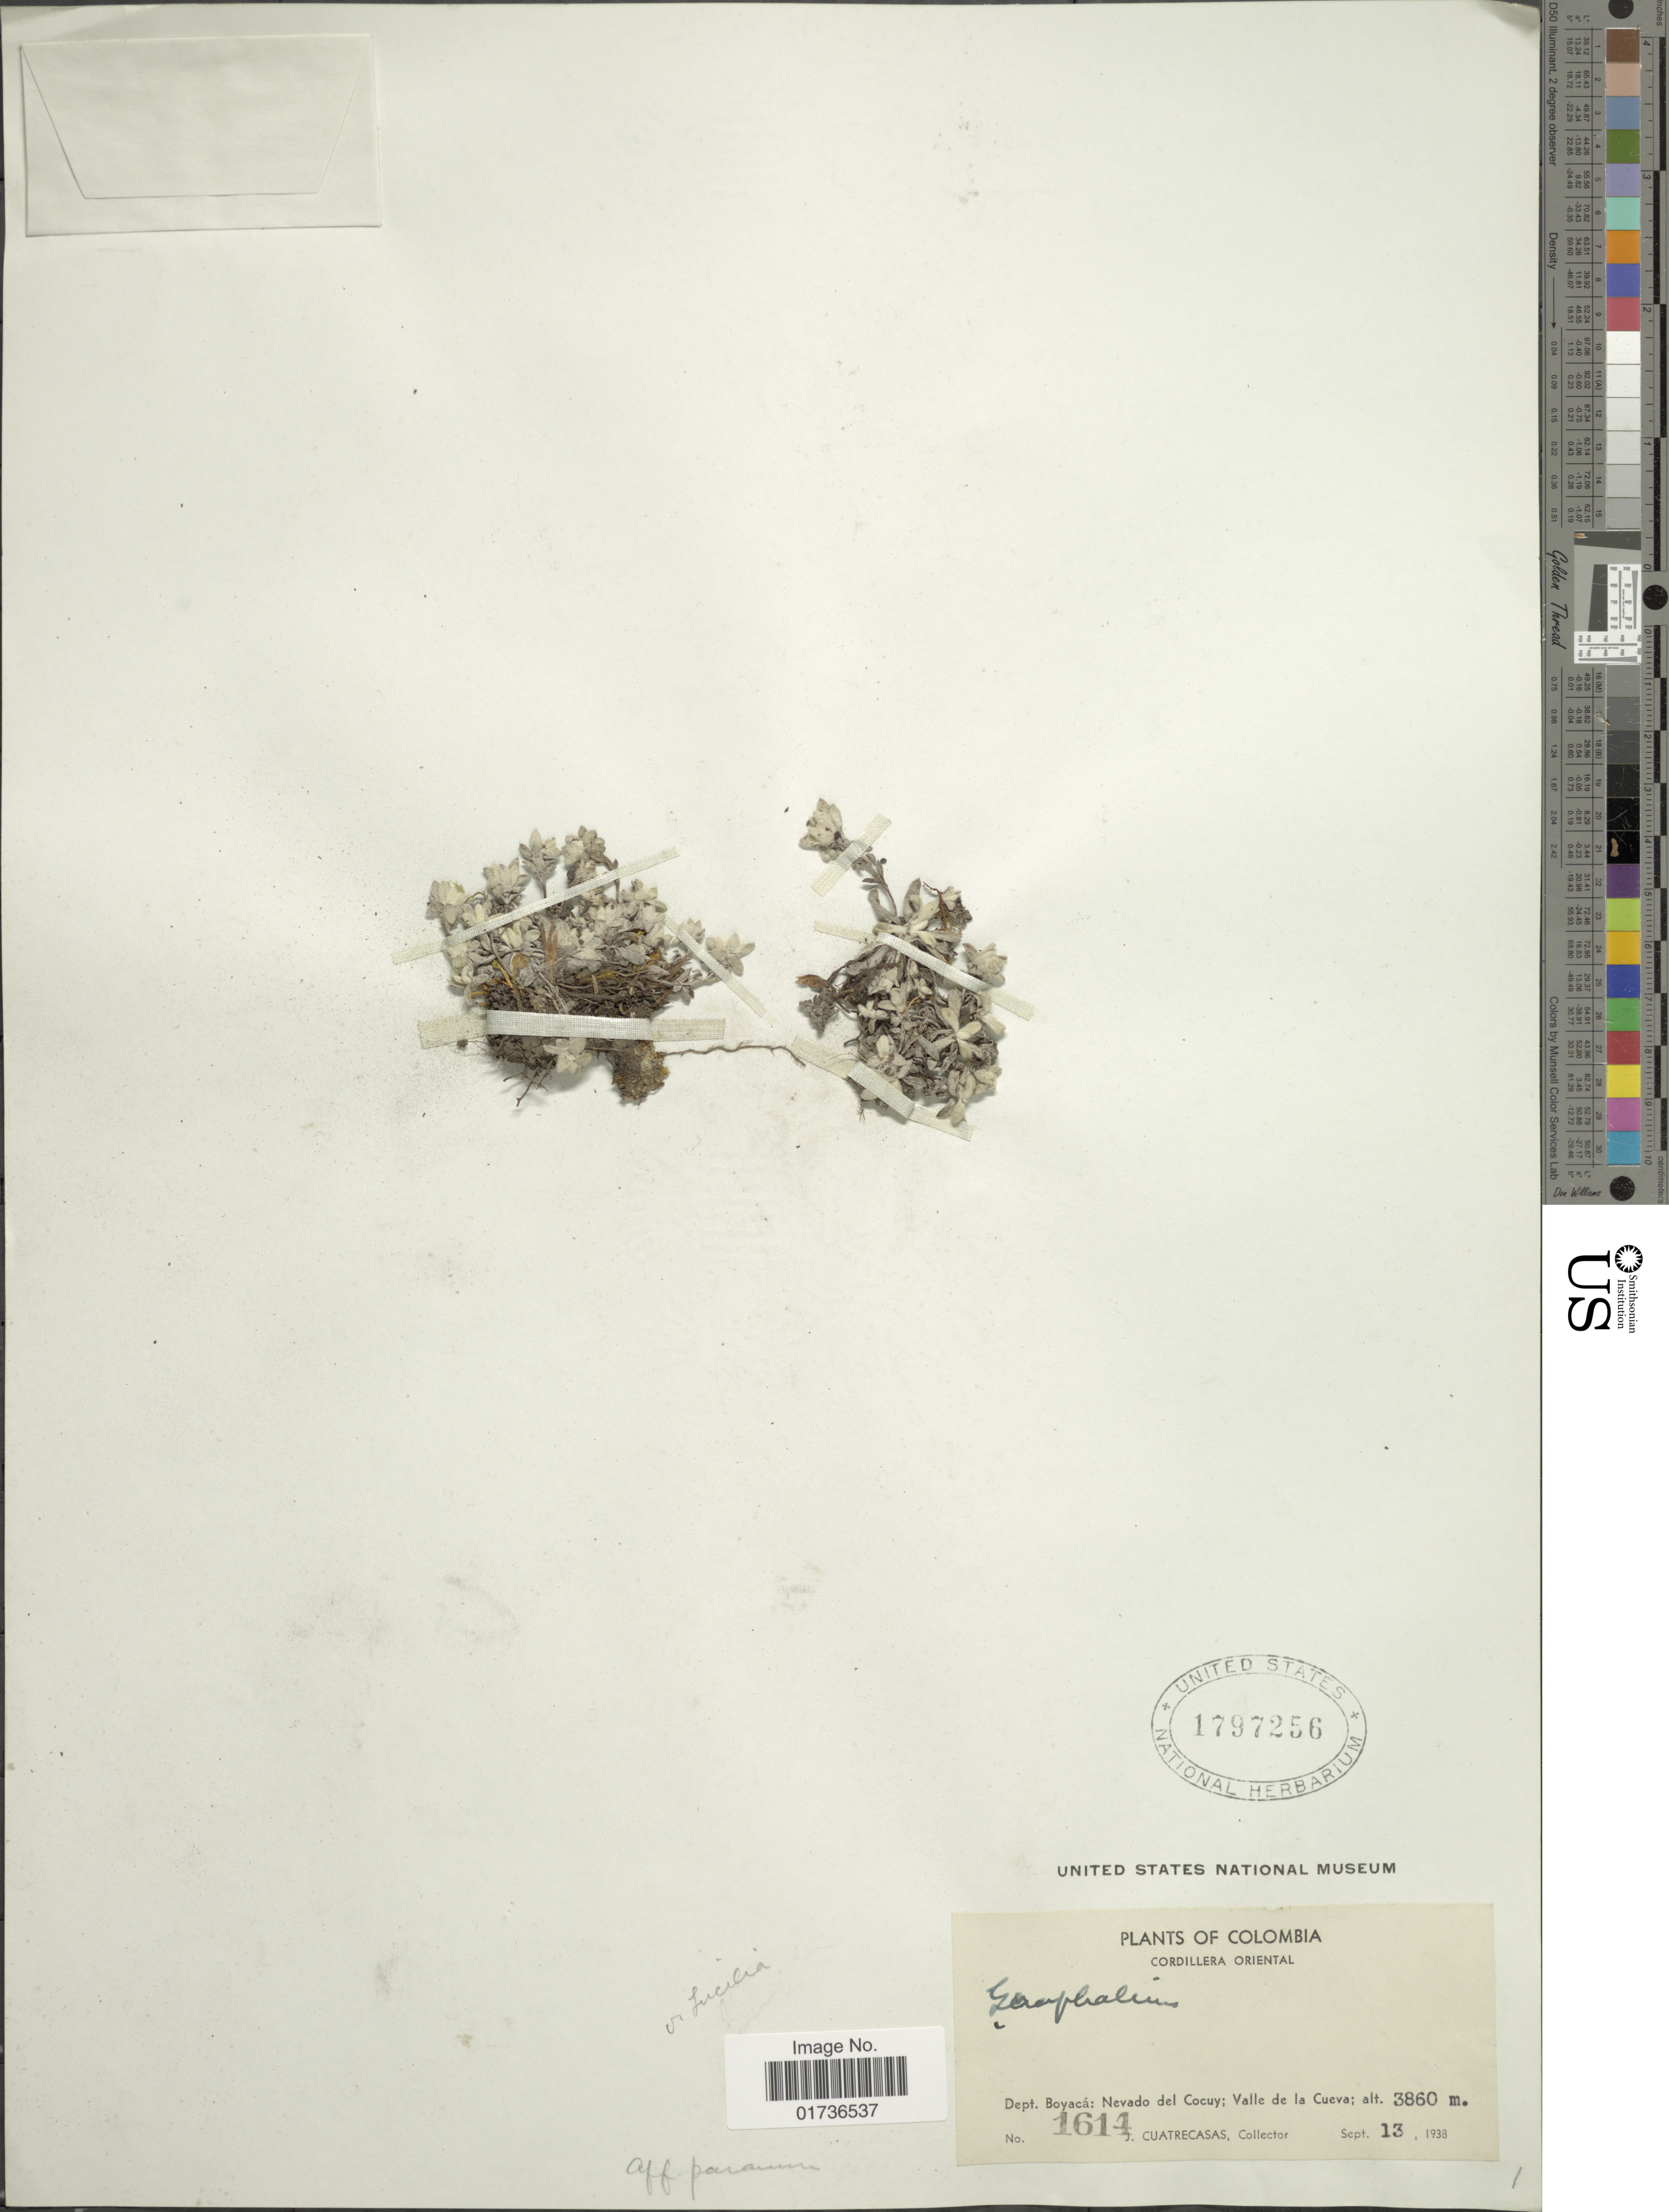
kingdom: Plantae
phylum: Tracheophyta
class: Magnoliopsida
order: Asterales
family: Asteraceae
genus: Belloa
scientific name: Belloa sp.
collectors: J. Cuatrecasas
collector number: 1614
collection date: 1938-09-13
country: Colombia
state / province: Boyacá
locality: Cordillera Oriental, Dept. Boyacá: Nevado del Cocuy; Valle de la Cueva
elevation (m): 3860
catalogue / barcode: US 1797256